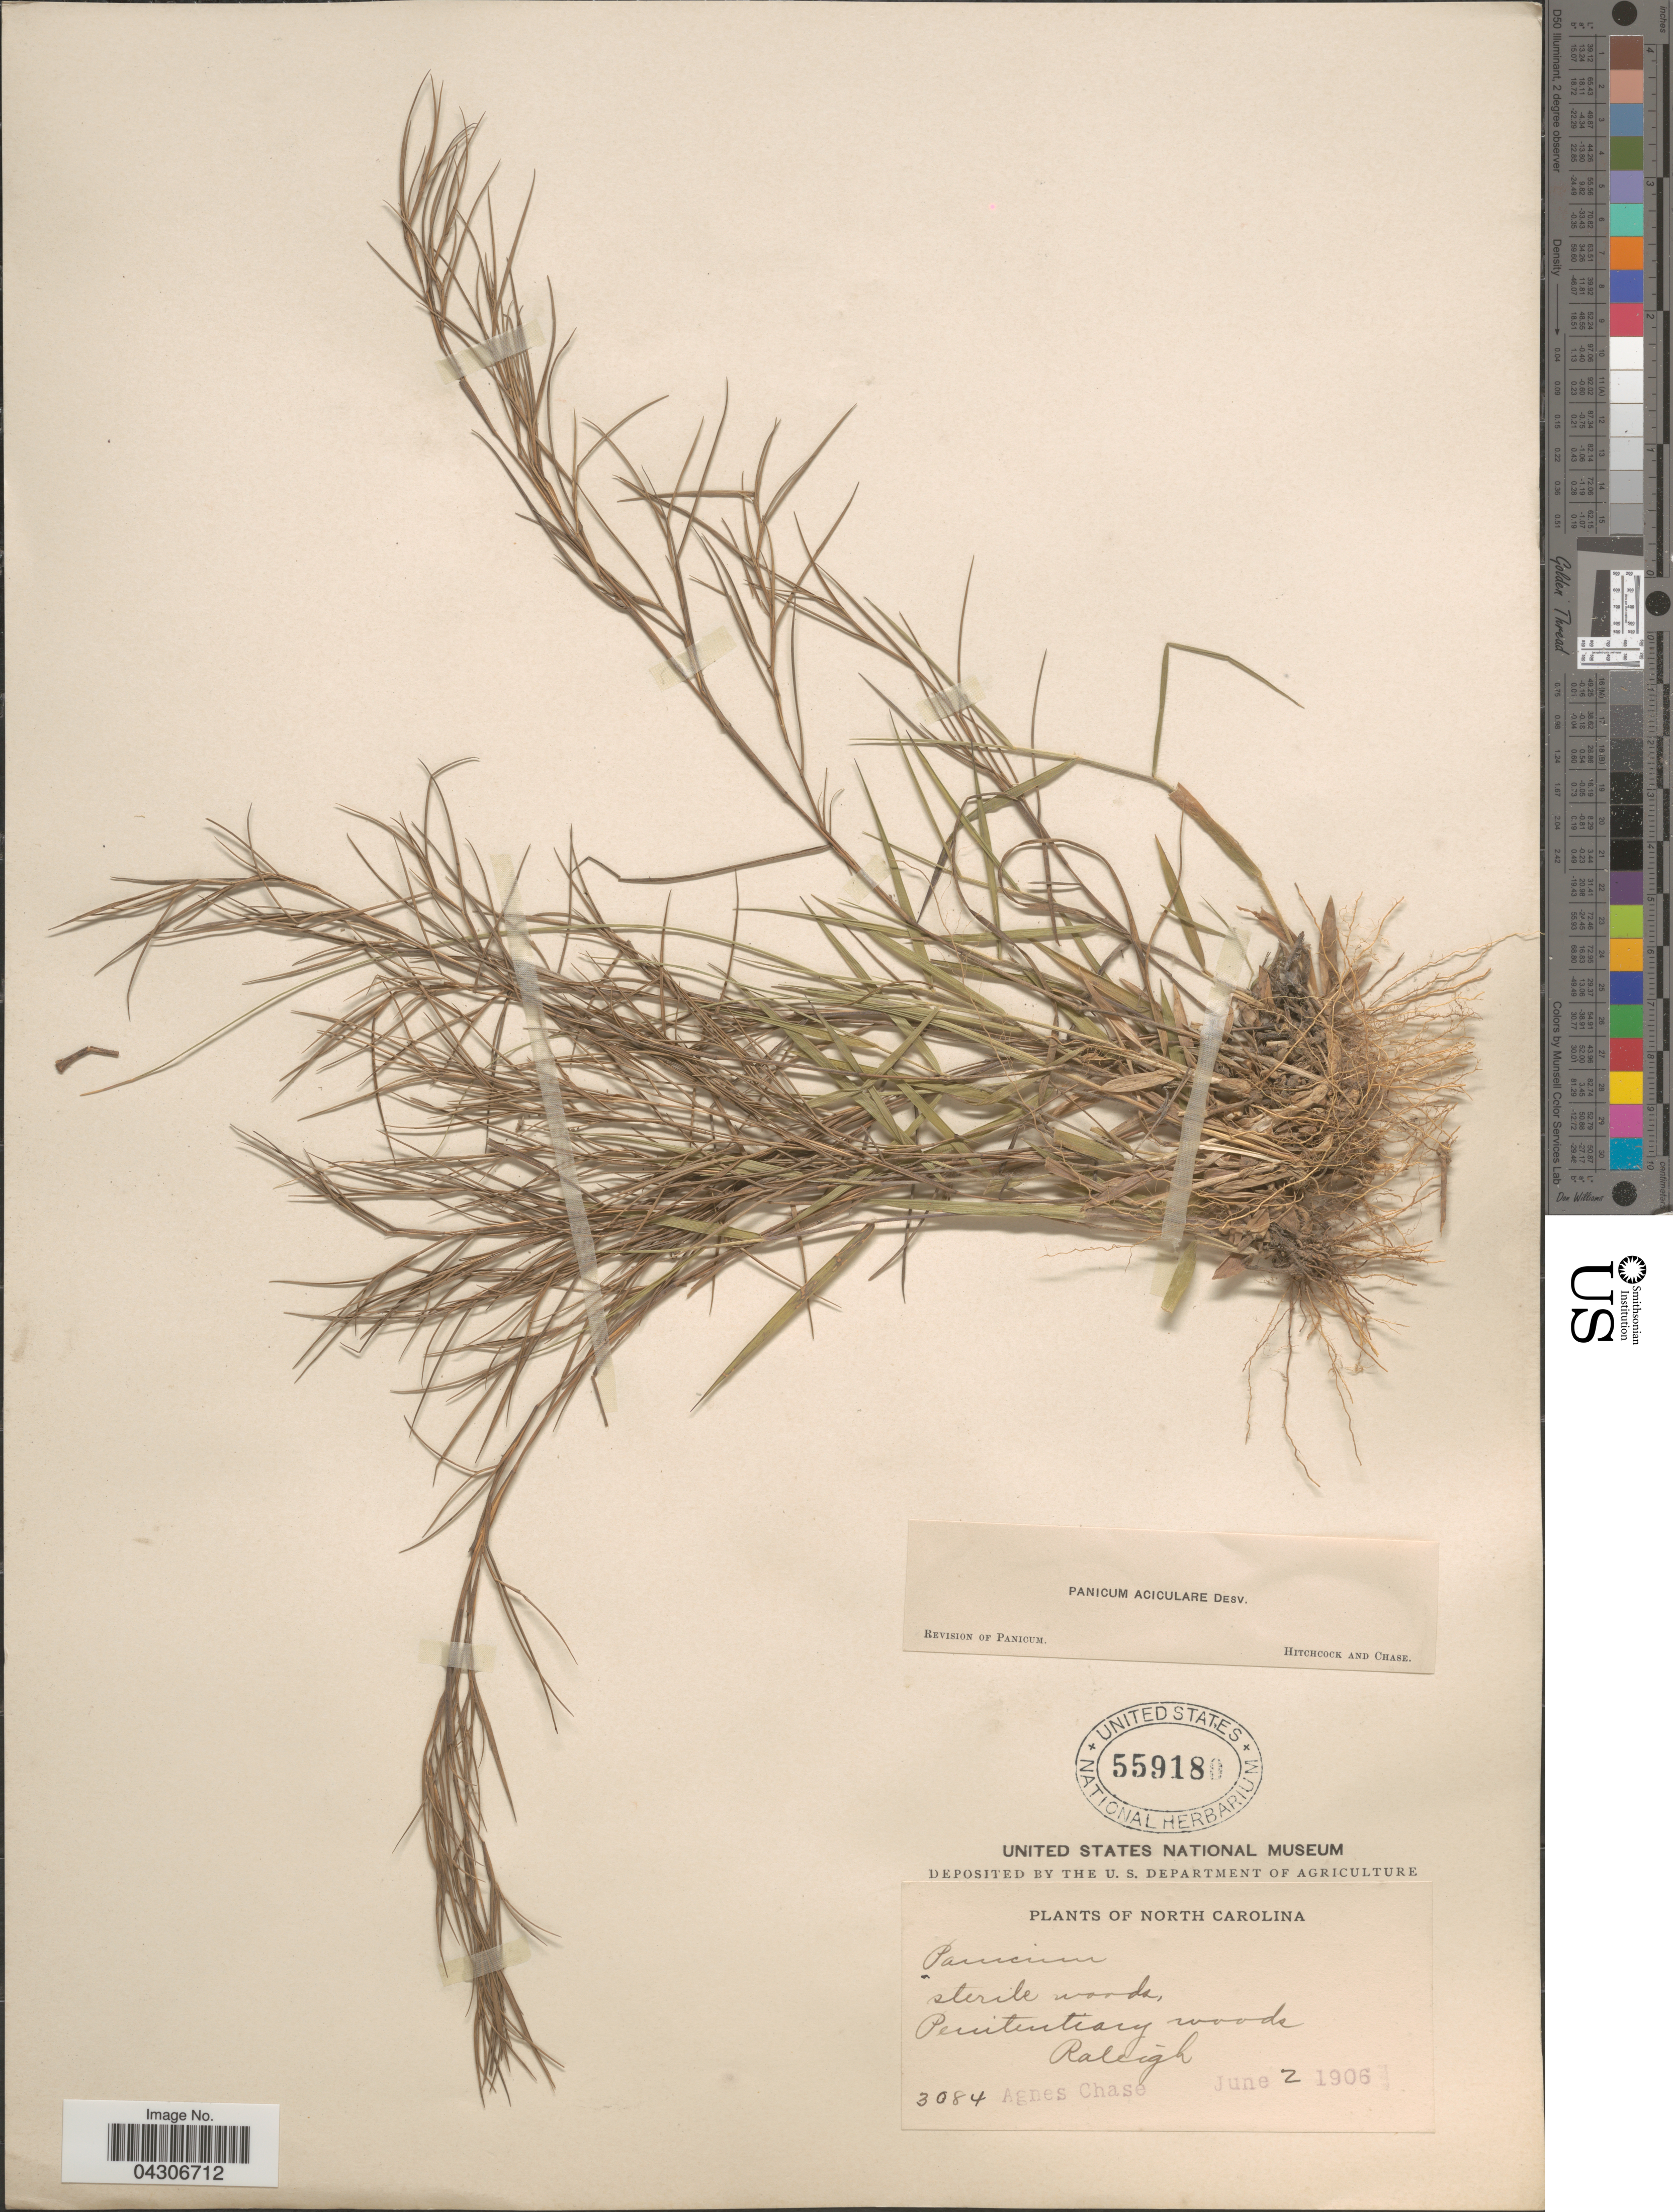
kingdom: Plantae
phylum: Tracheophyta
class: Liliopsida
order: Poales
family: Poaceae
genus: Dichanthelium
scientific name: Dichanthelium aciculare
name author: (Desv. ex Poir.) Gould & C.A. Clark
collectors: A. Chase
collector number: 3084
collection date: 1906-06-02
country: United States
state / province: North Carolina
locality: Penintentiary woods. Raleigh.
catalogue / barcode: US 559180